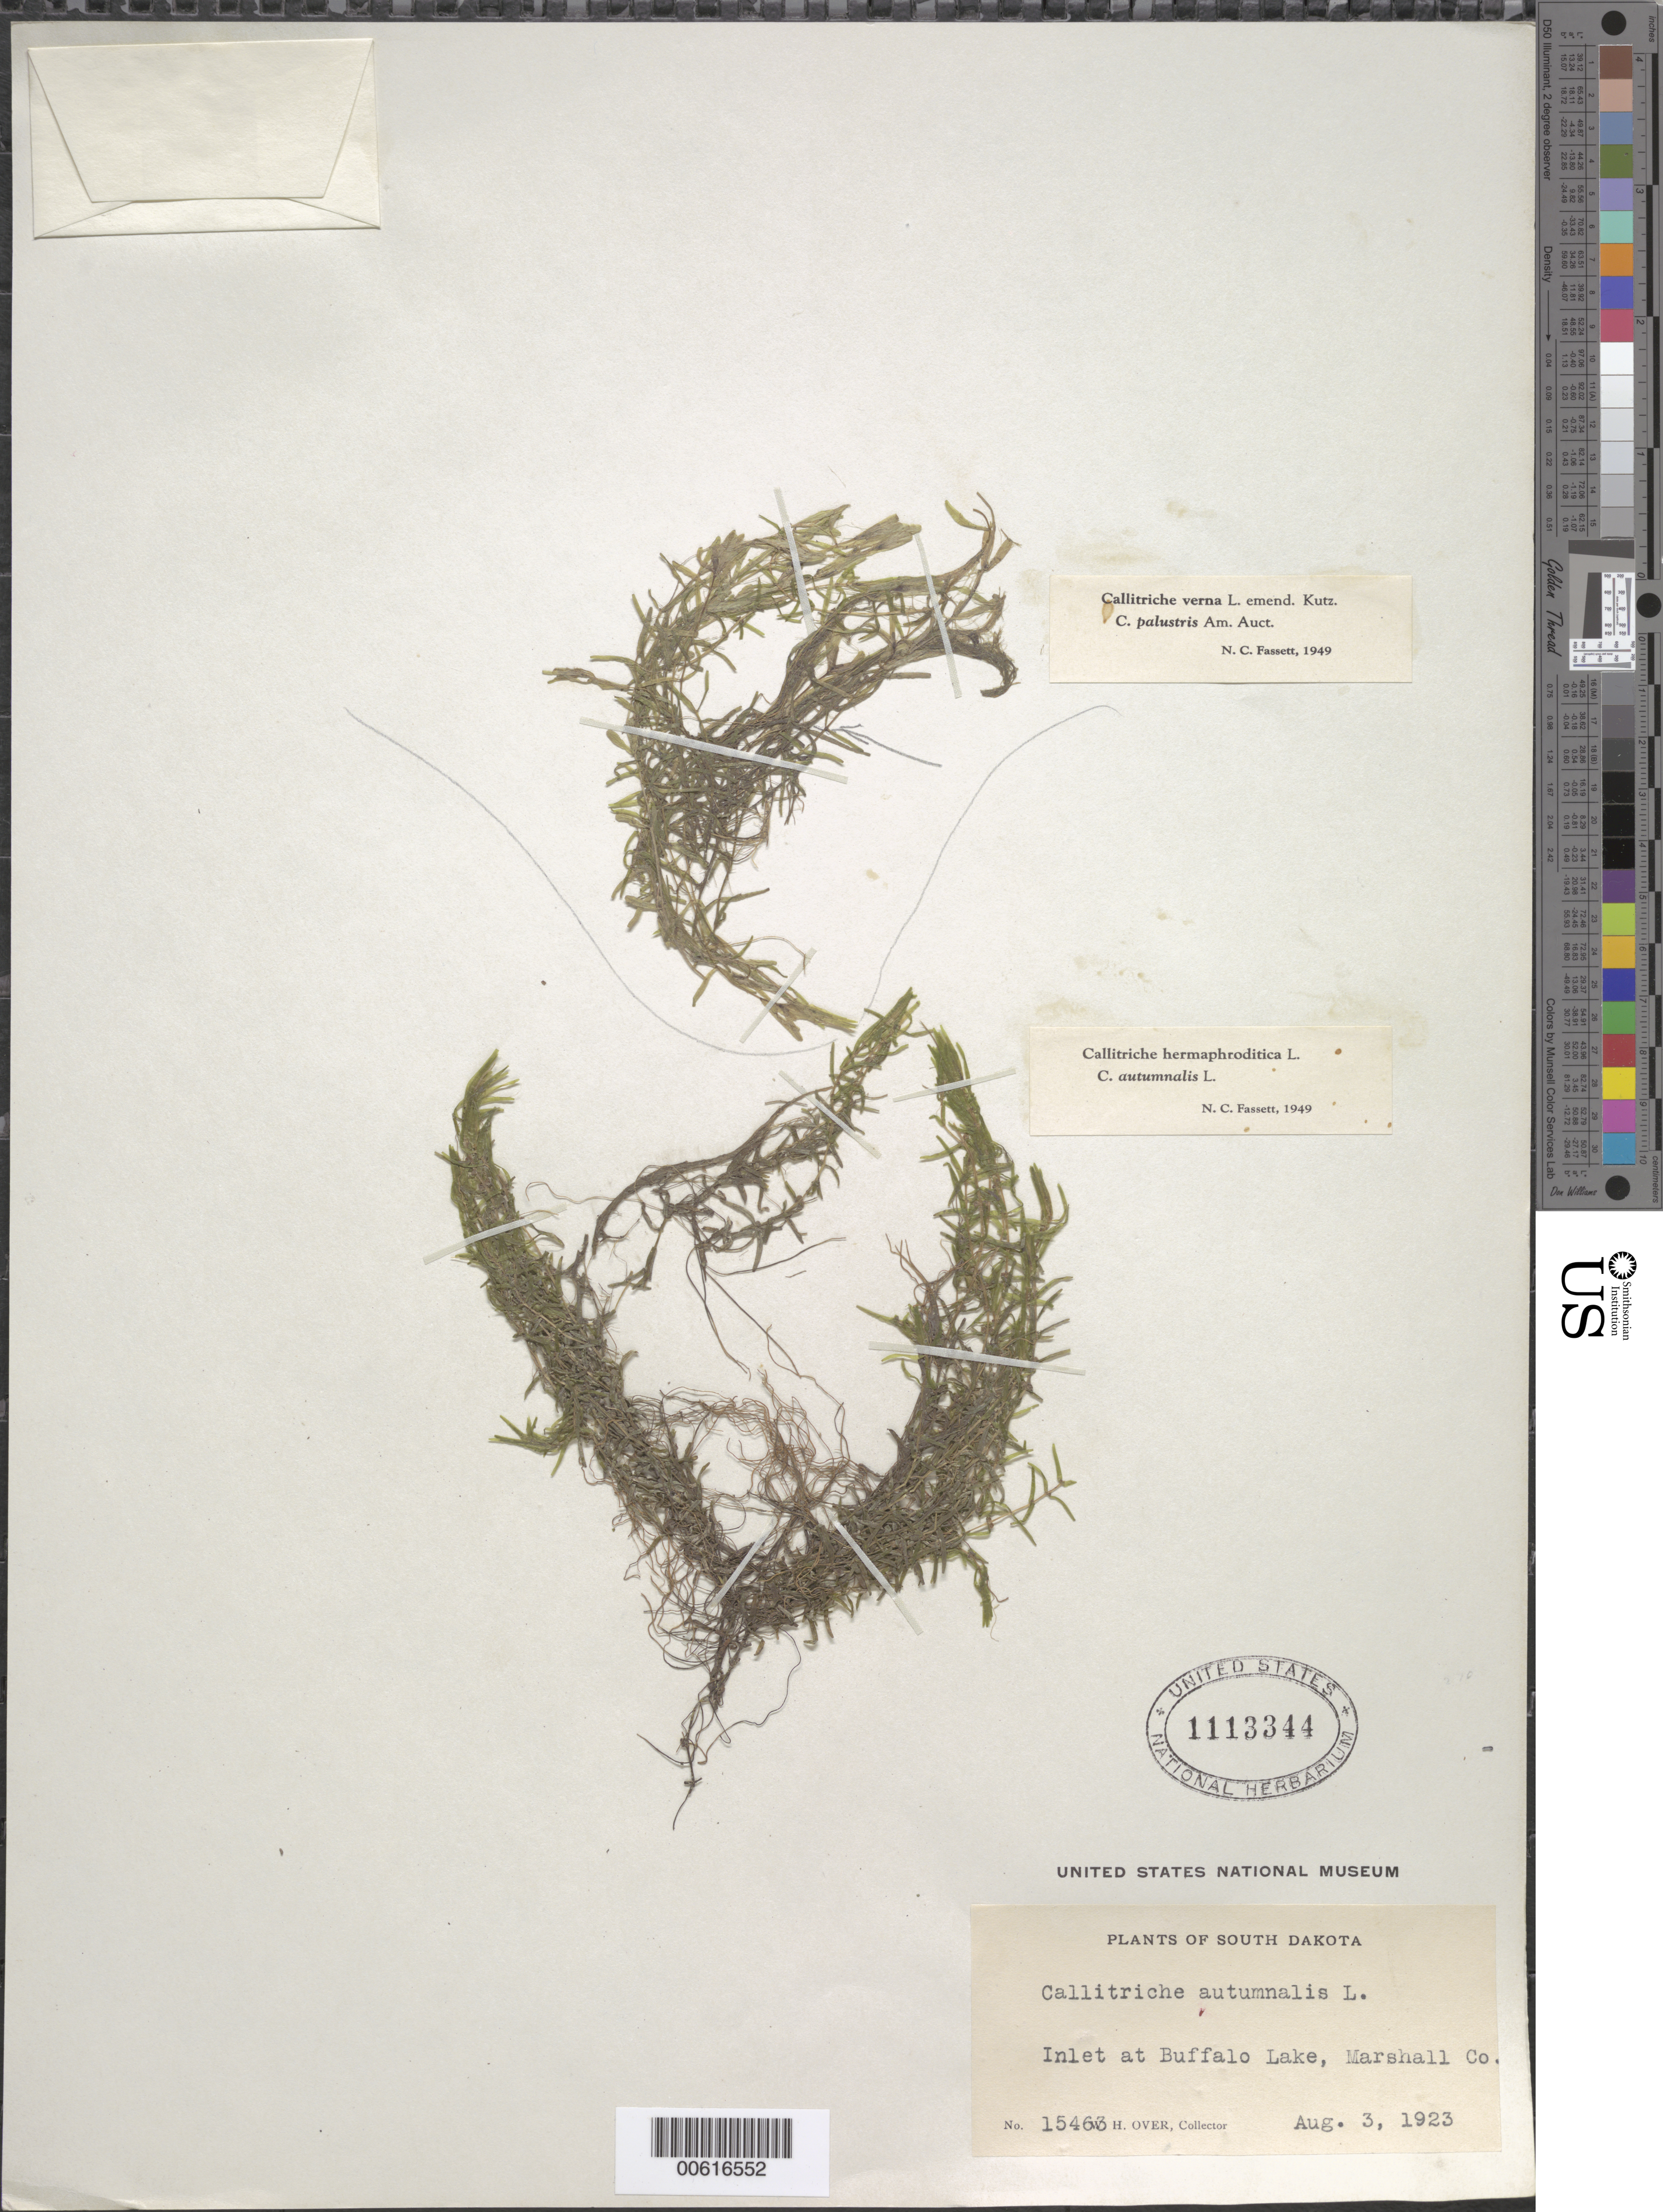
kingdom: Plantae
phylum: Tracheophyta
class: Magnoliopsida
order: Lamiales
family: Plantaginaceae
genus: Callitriche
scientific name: Callitriche hermaphroditica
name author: L.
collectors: H. Over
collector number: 15463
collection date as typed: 03 Aug 1923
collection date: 1923-08-03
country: United States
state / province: South Dakota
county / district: Marshall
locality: Buffalo Lake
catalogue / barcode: US 1113344